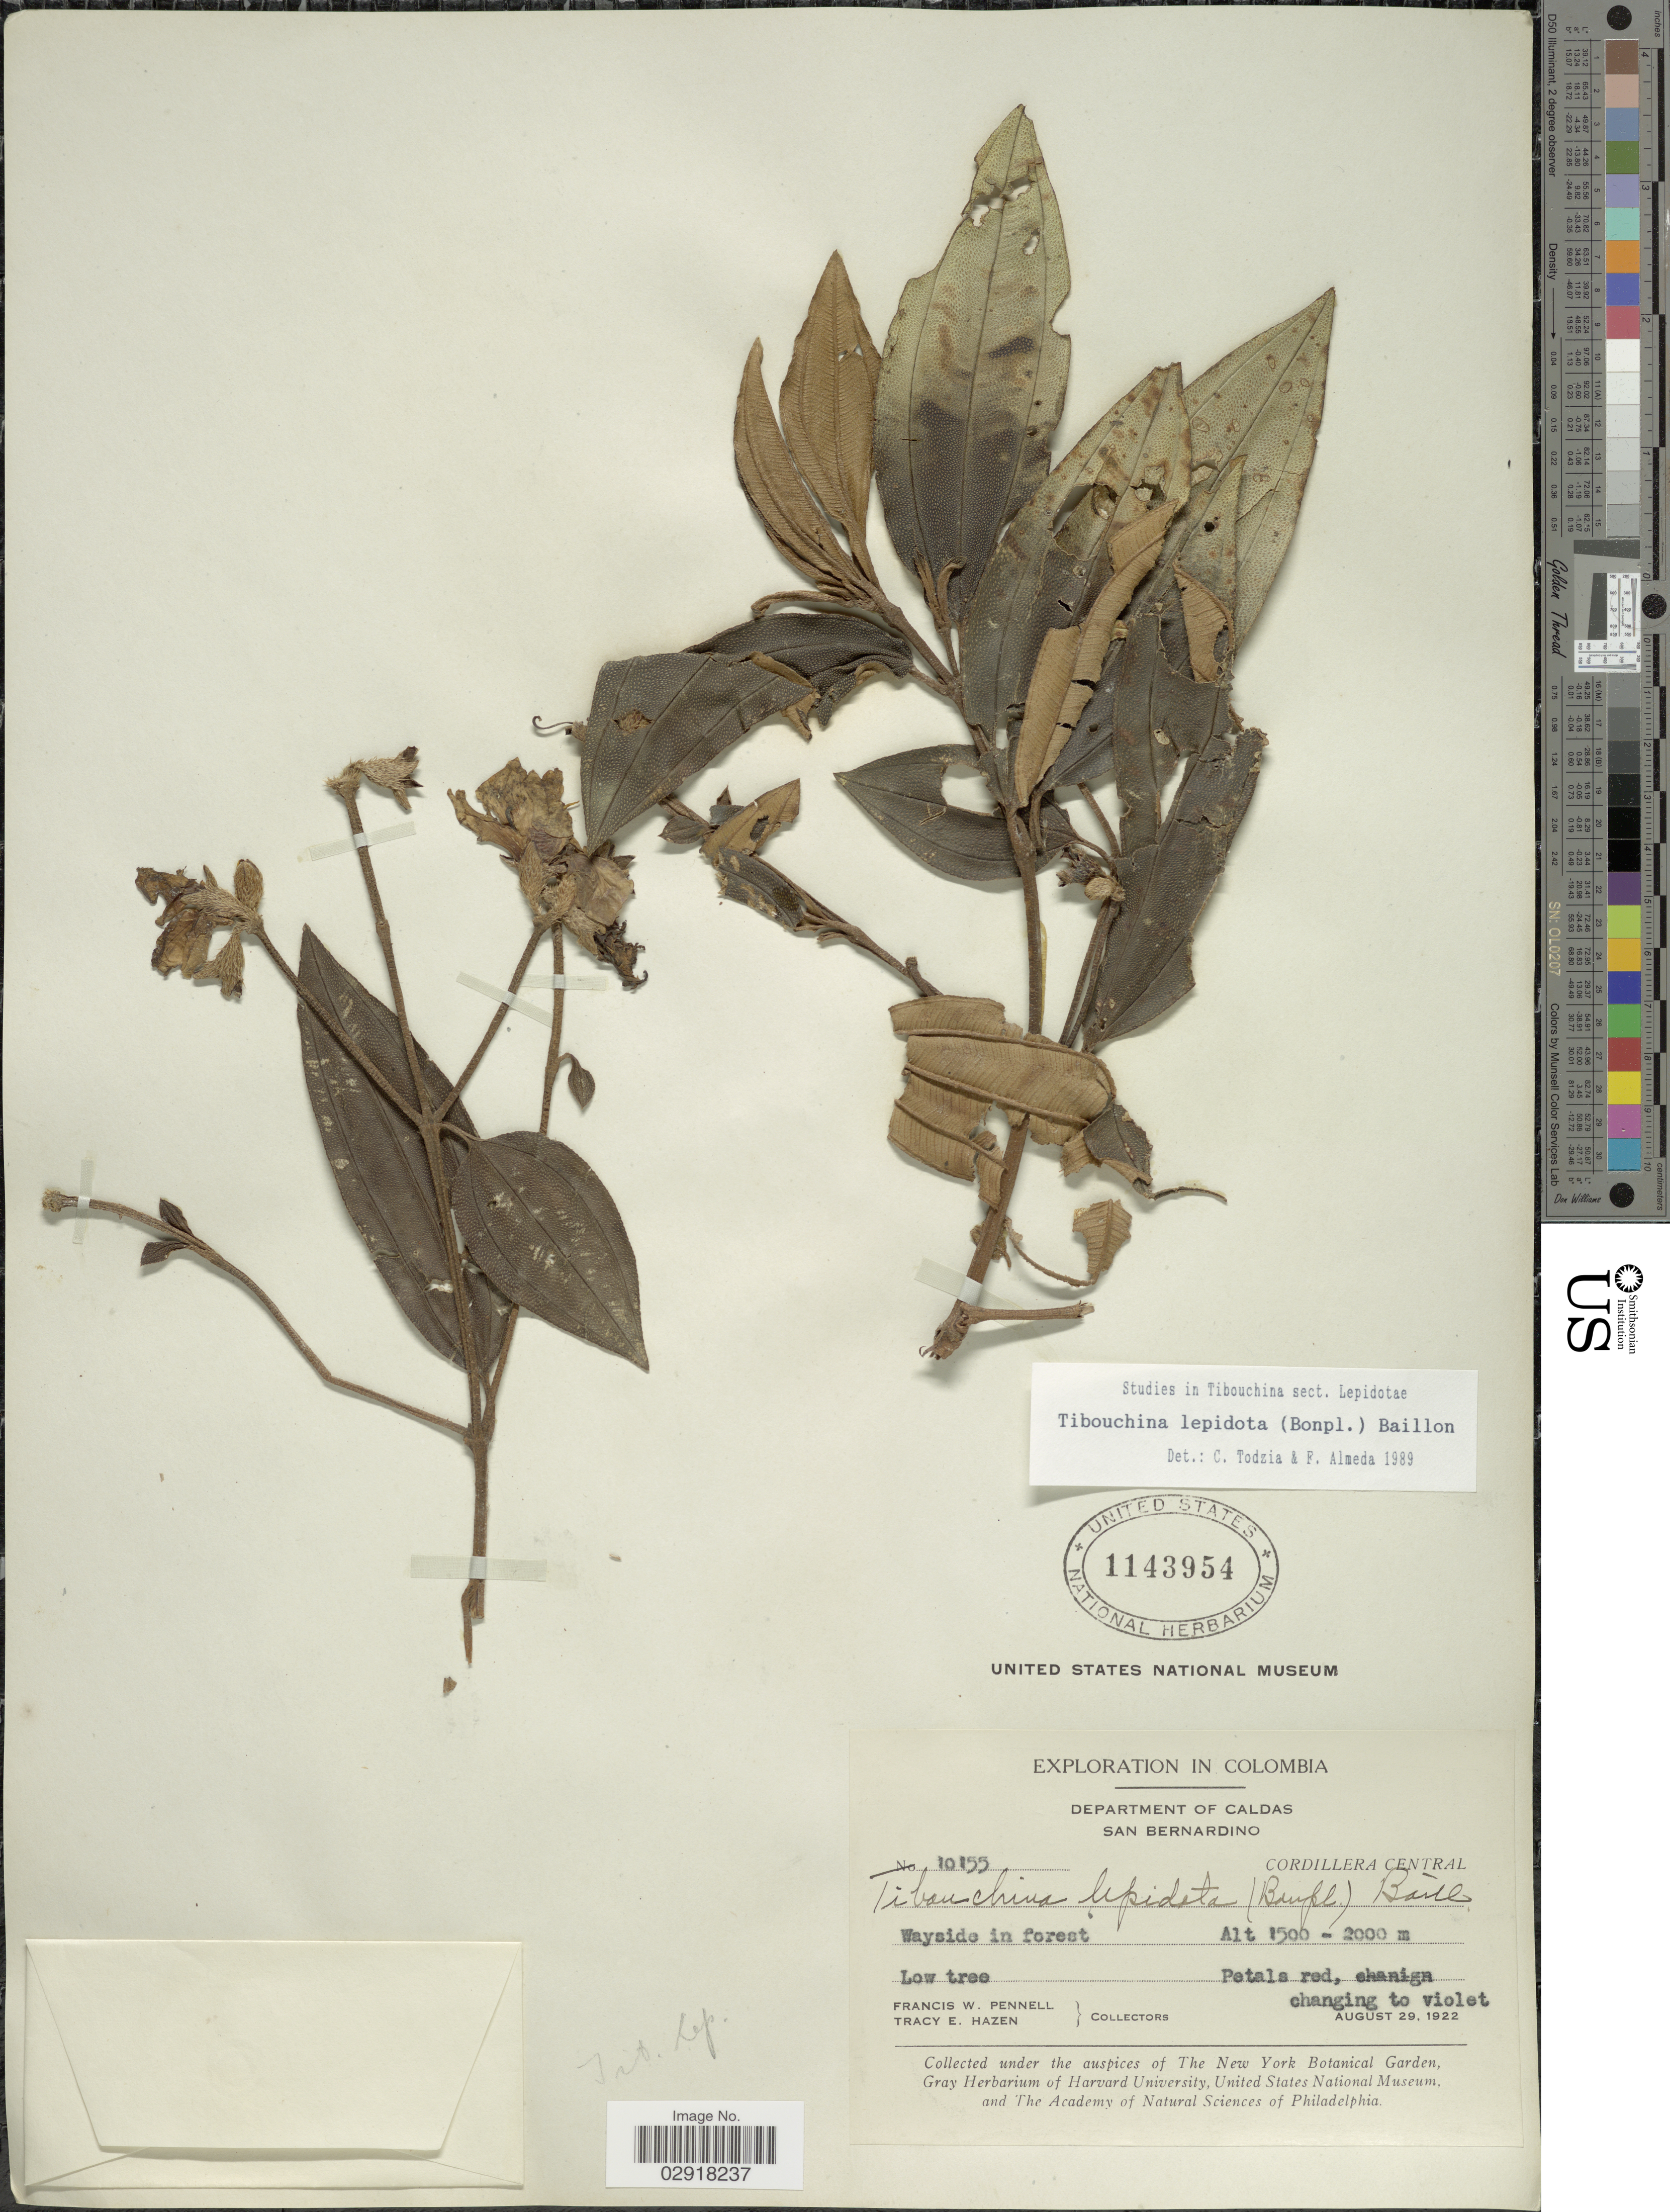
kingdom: Plantae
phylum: Tracheophyta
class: Magnoliopsida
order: Myrtales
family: Melastomataceae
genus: Andesanthus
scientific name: Andesanthus lepidotus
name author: (Humb. & Bonpl.) P.J.F. Guim. & Michelang.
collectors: F. W. Pennell & T. E. Hazen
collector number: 10155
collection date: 1922-08-29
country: Colombia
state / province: Caldas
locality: Department of Caldas. San Bernardino. Cordillera Central.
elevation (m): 1500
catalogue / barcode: US 1143954